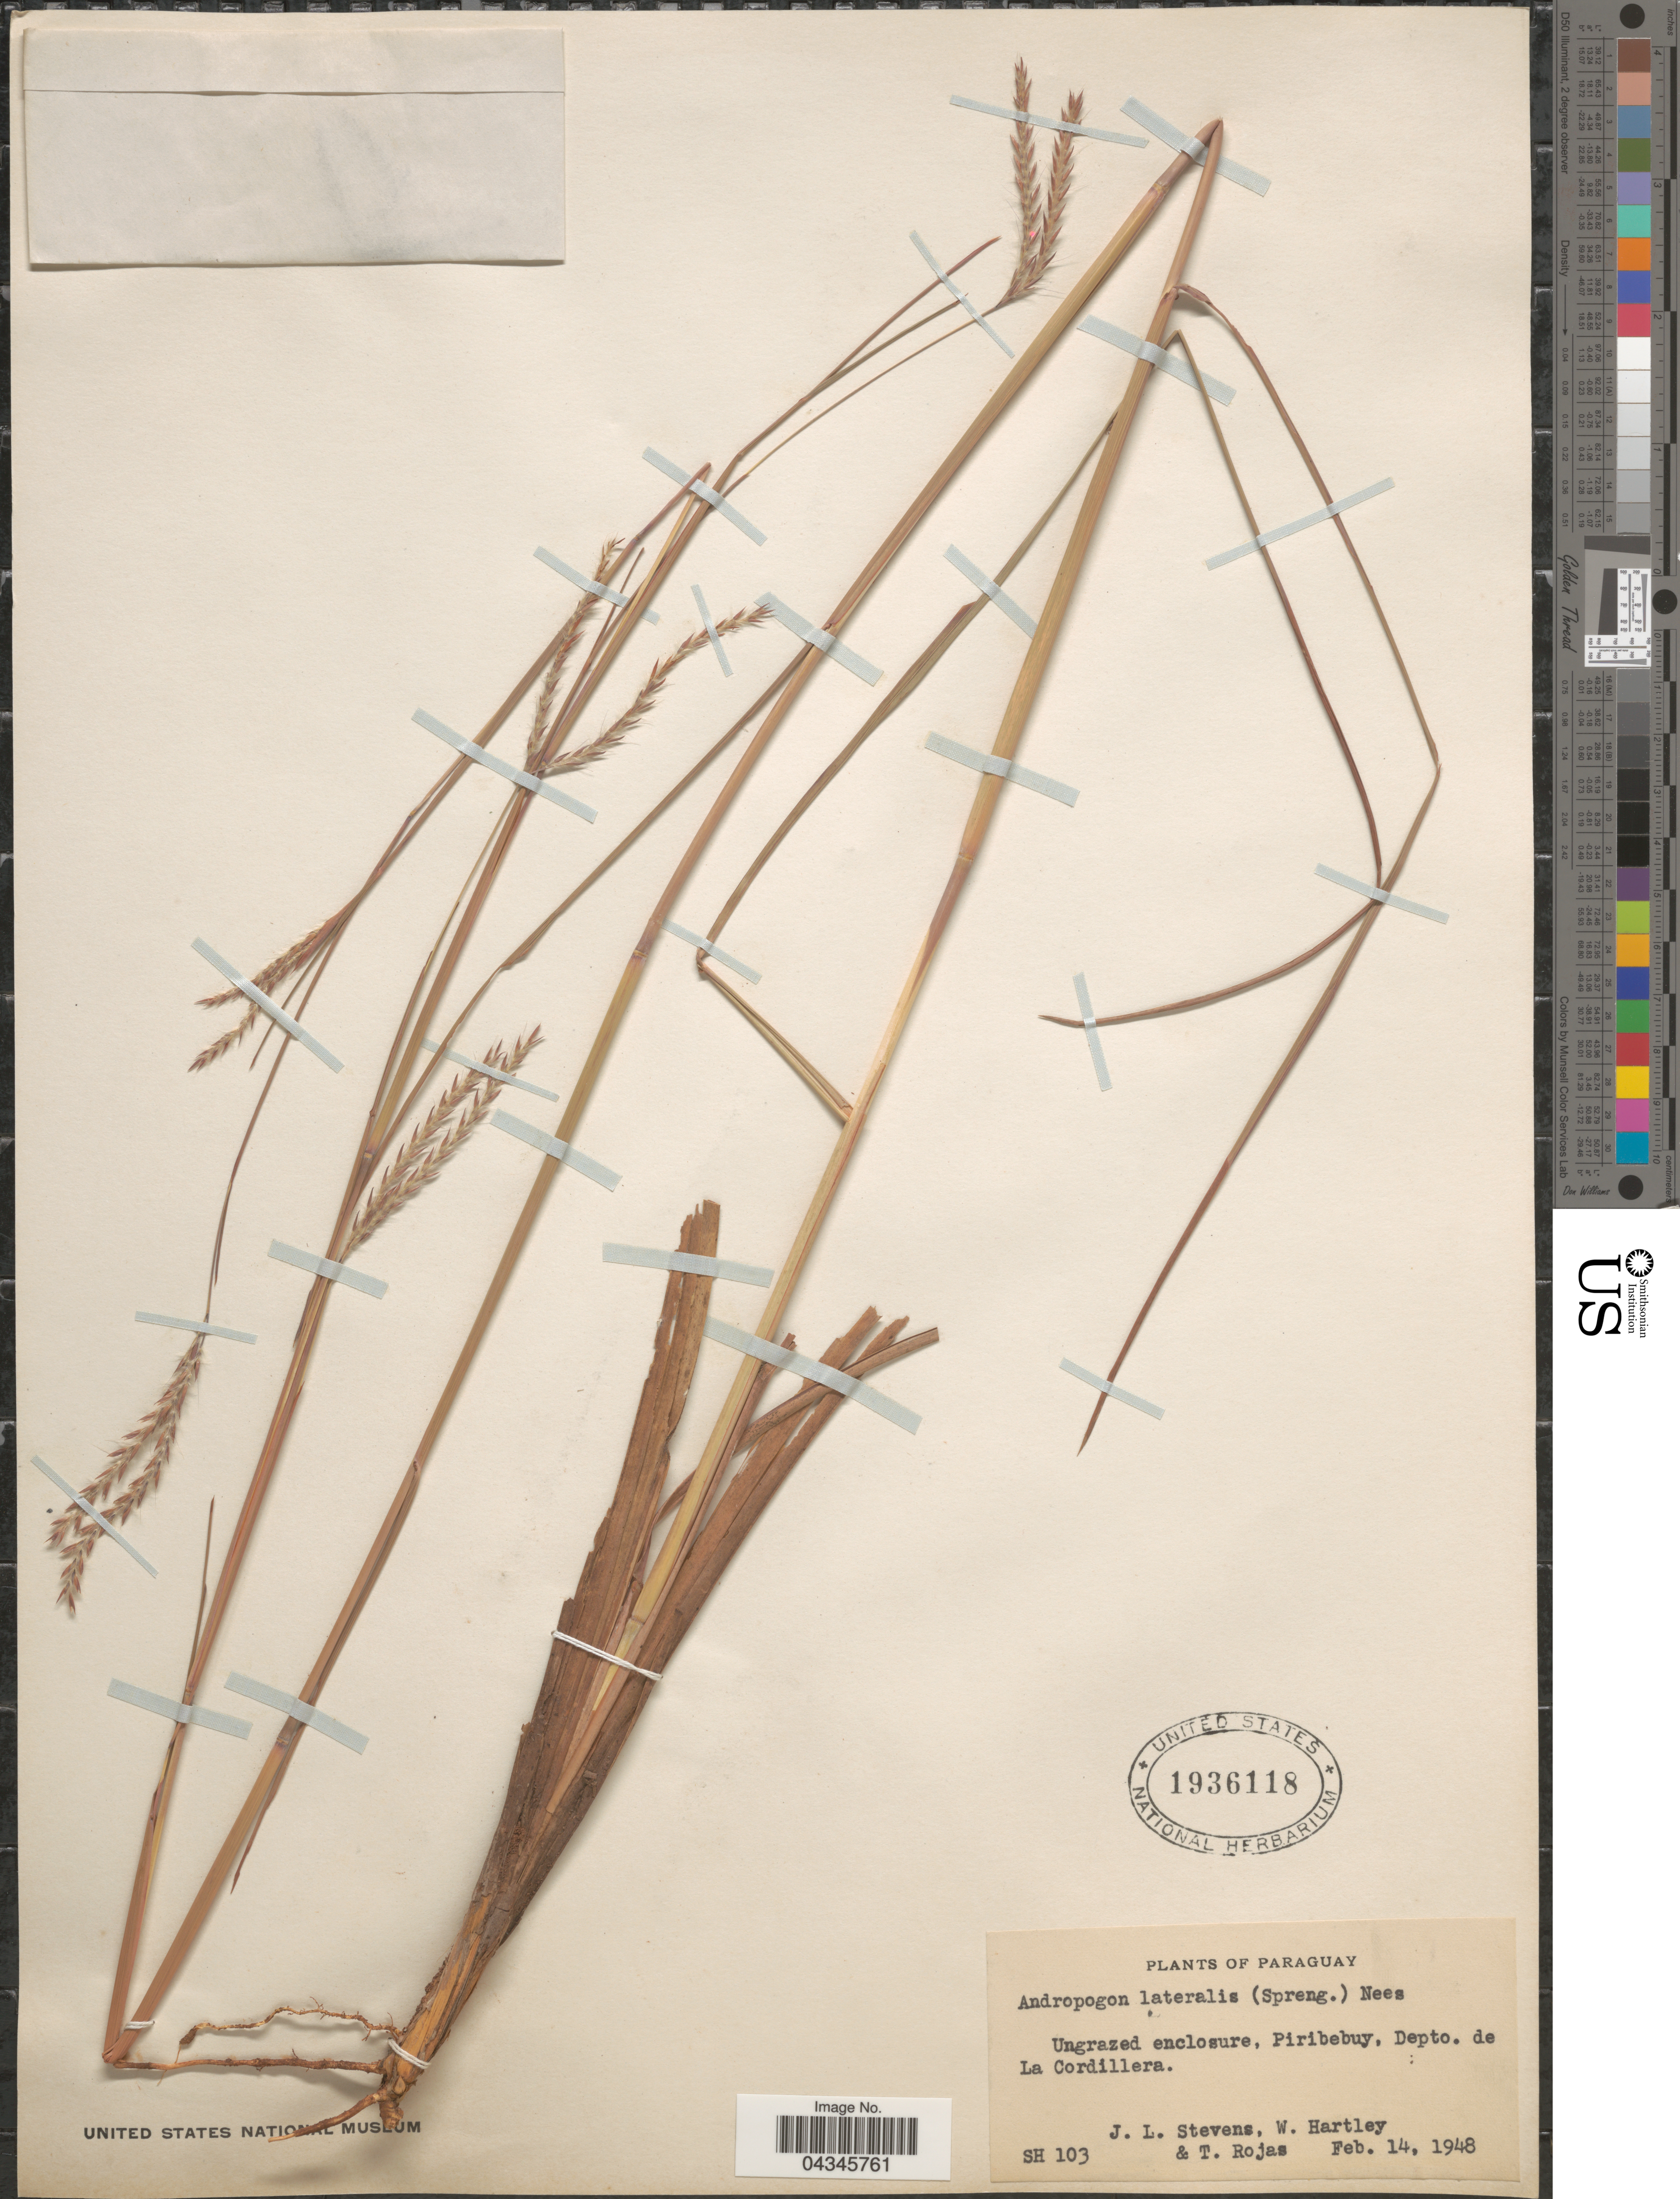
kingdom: Plantae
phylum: Tracheophyta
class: Liliopsida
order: Poales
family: Poaceae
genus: Andropogon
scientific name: Andropogon lateralis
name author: Nees in Mart.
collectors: J. Stevens, W. Hartley & T. Rojas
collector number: SH103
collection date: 1948-02-14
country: Paraguay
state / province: Cordillera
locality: Ungrazed enclosure, Piribebuy. Depto. de La Cordillera.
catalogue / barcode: US 1936118